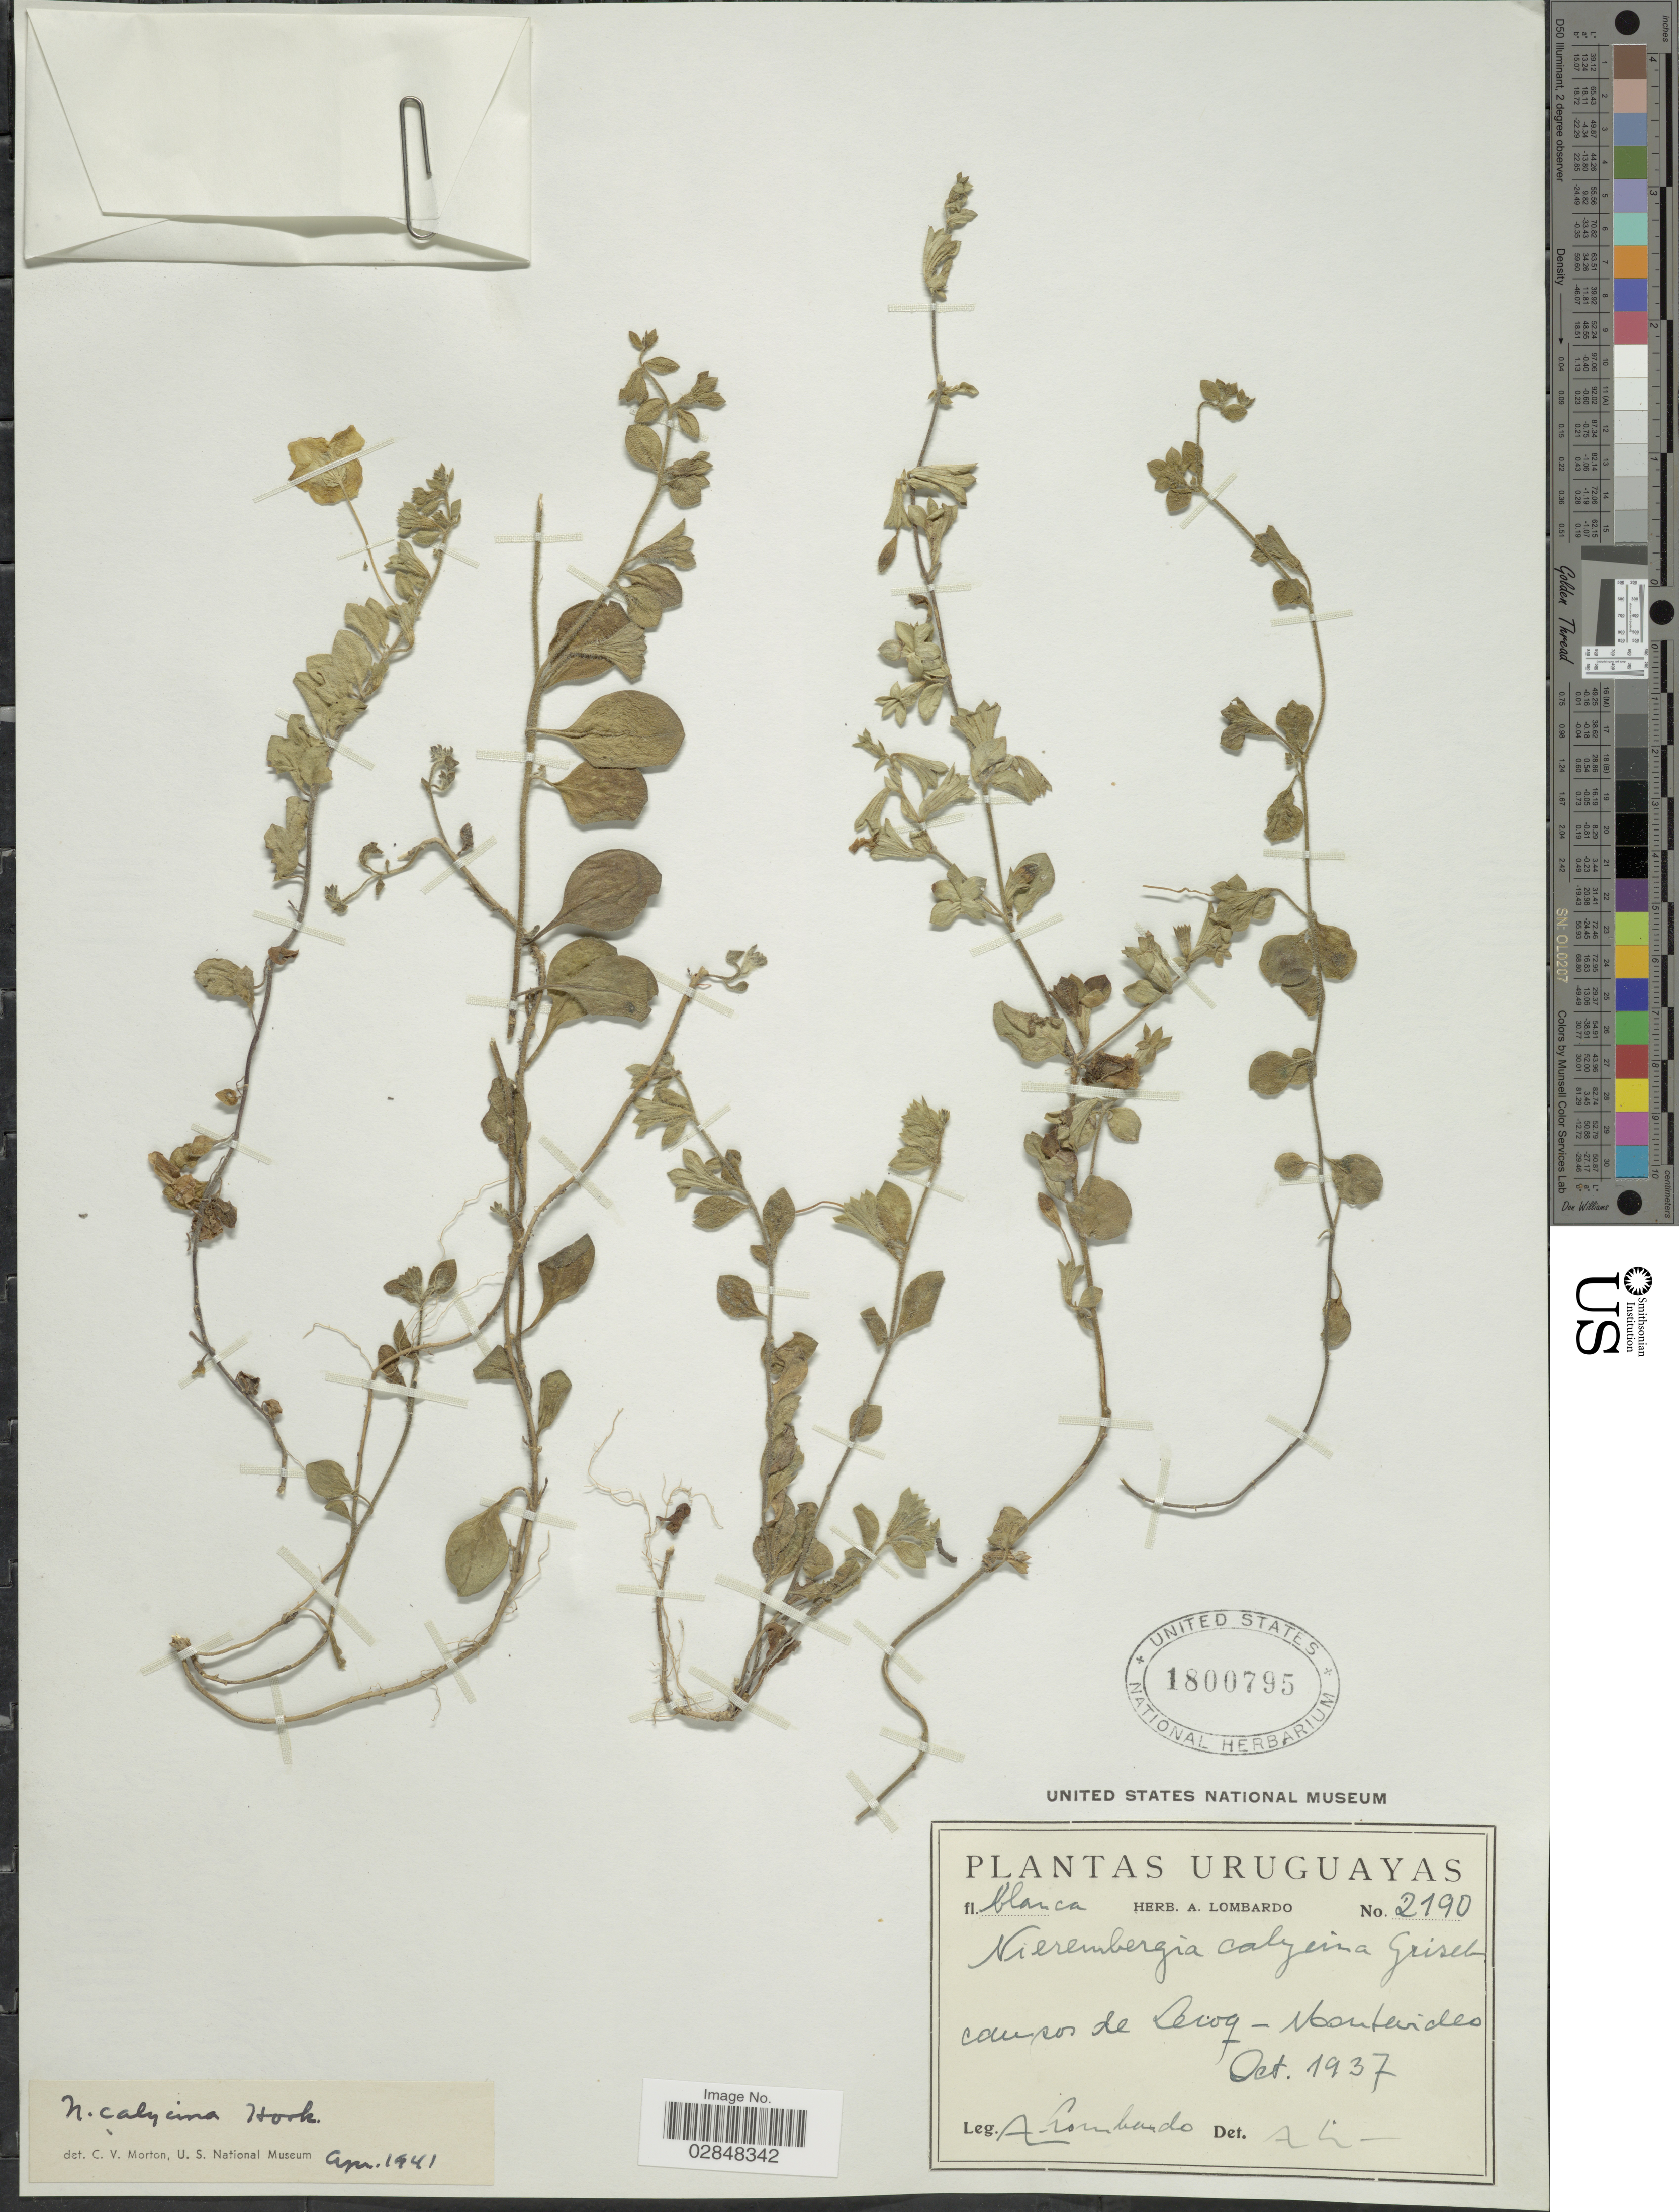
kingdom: Plantae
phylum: Tracheophyta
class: Magnoliopsida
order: Solanales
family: Solanaceae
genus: Nierembergia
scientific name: Nierembergia calycina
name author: Hook.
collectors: A. Lombardo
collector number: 2190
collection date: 1937-10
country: Uruguay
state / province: Montevideo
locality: Campos de Lerog.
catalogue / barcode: US 1800795